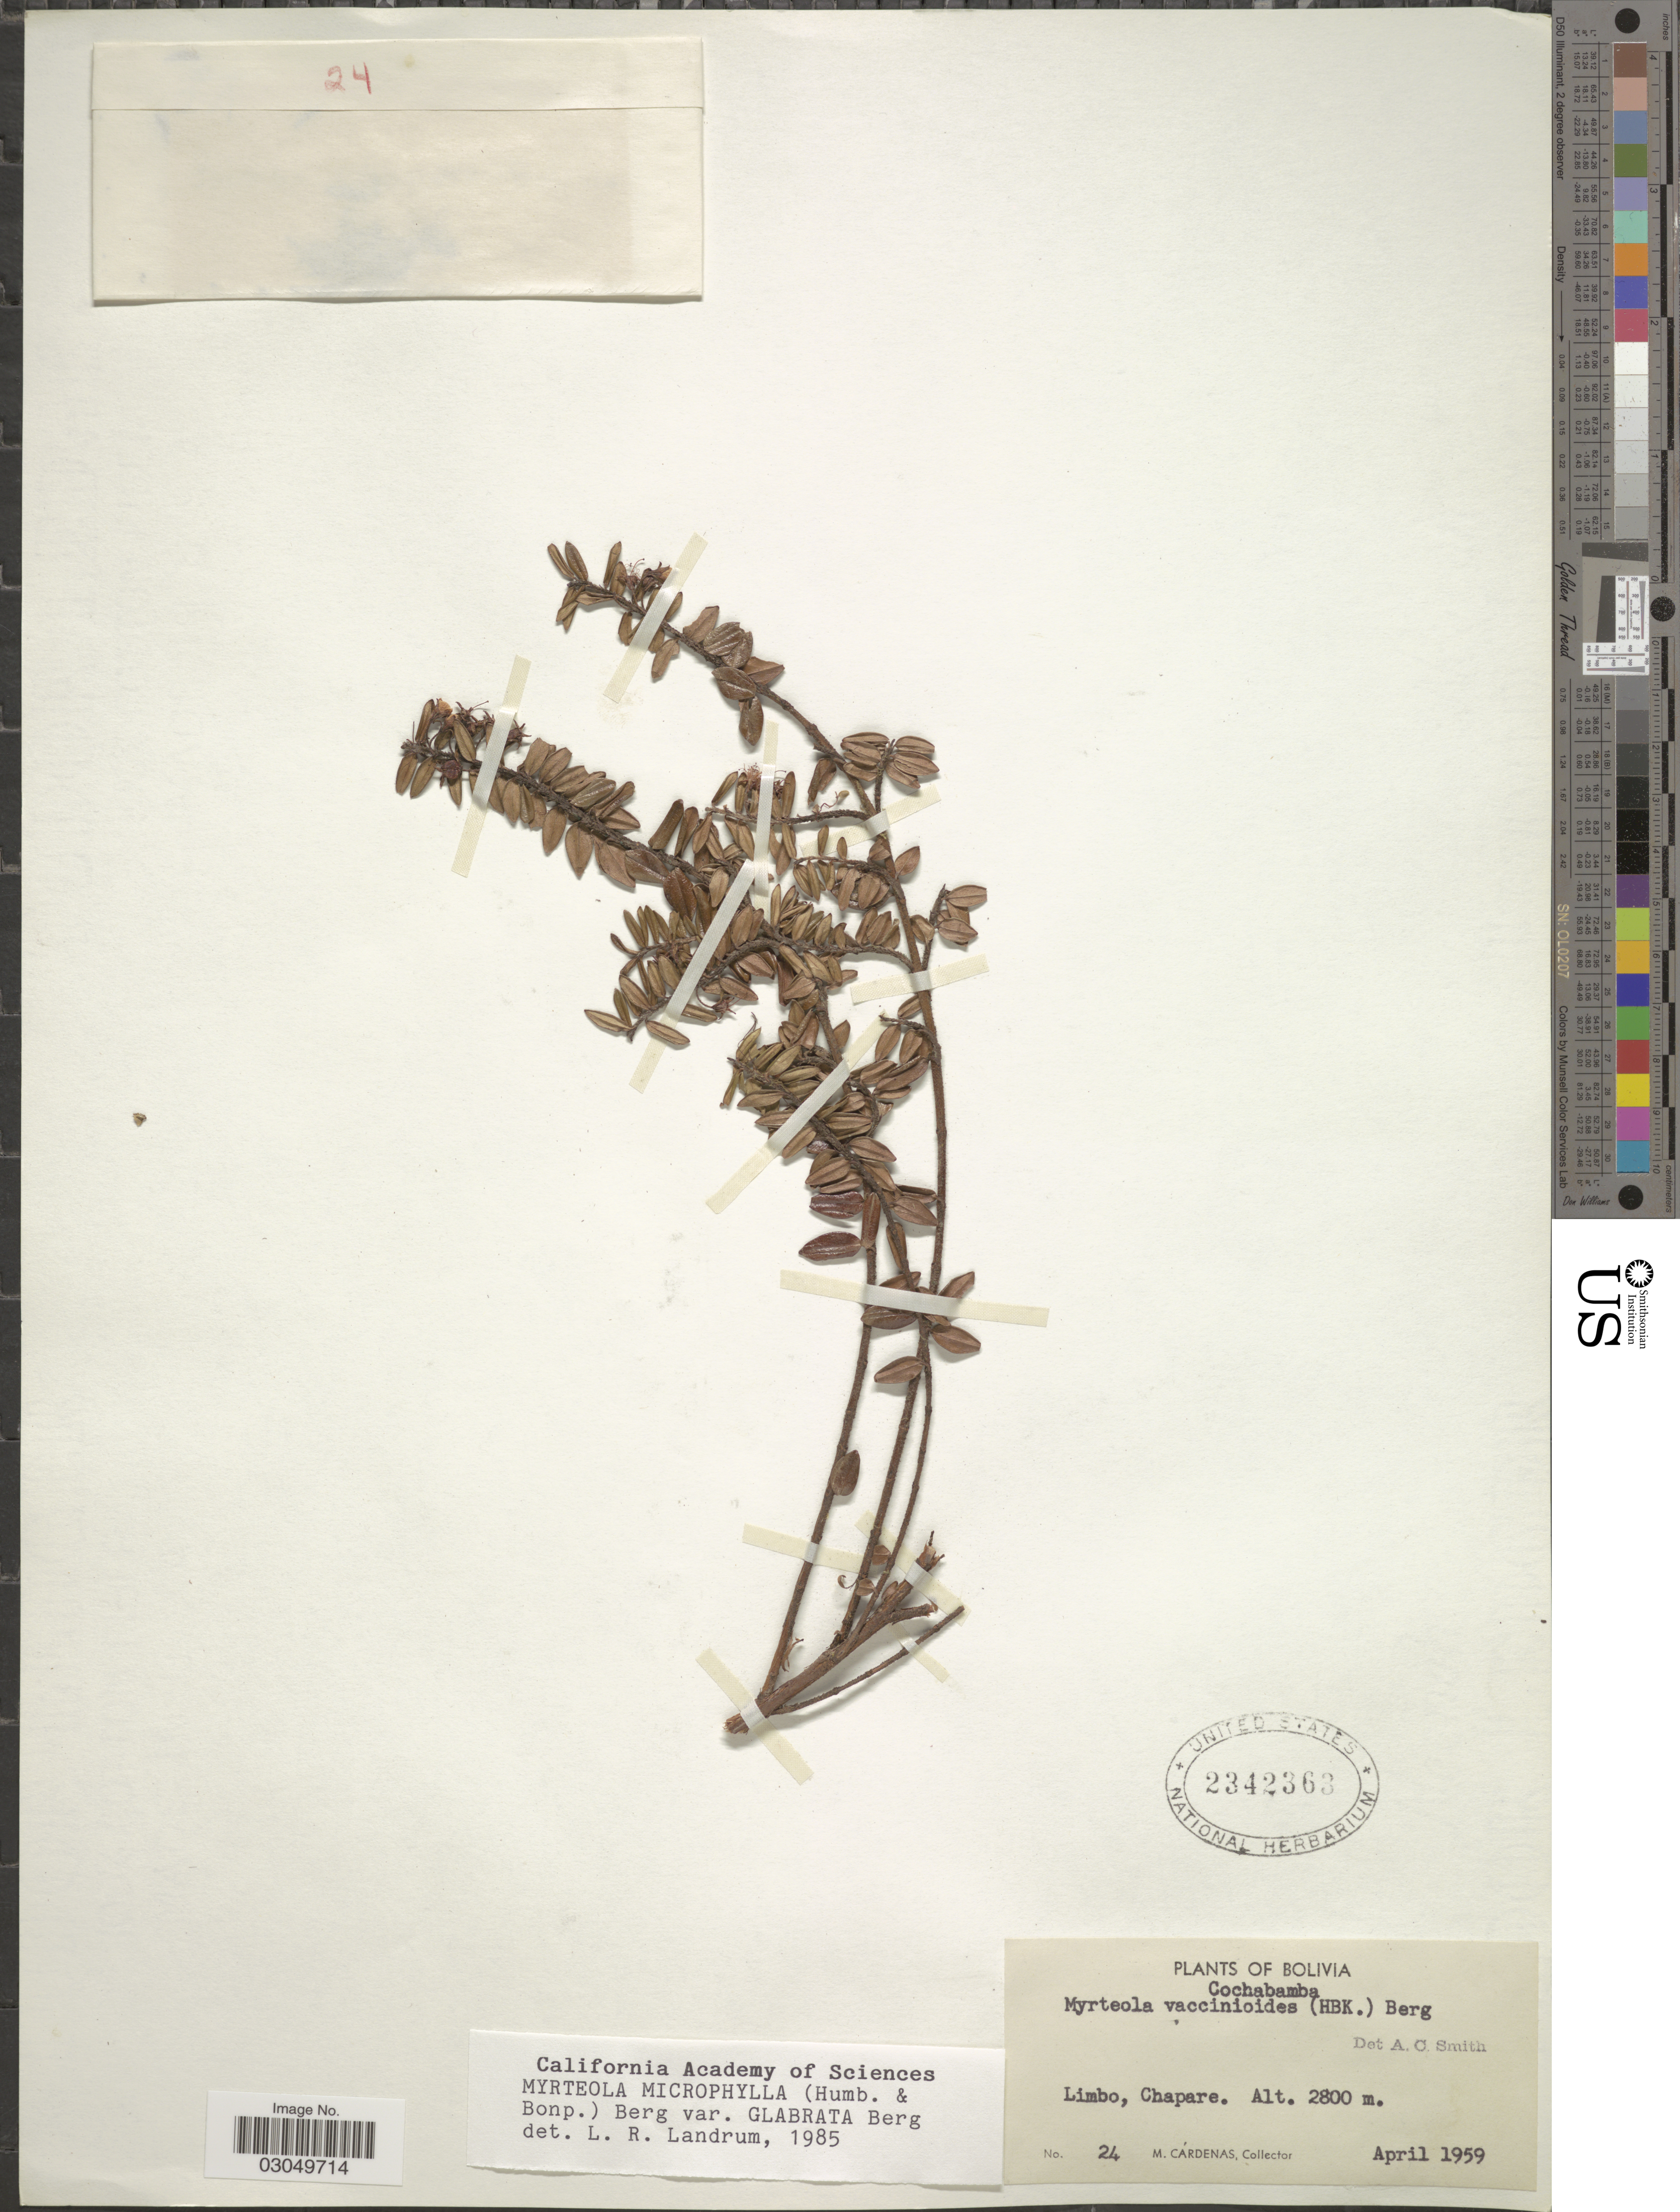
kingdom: Plantae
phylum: Tracheophyta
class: Magnoliopsida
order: Myrtales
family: Myrtaceae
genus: Myrteola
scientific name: Myrteola microphylla var. glabrata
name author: O. Berg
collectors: M. Cárdenas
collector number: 24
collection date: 1959-04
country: Bolivia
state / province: Cochabamba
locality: Limbo, Chapare.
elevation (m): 2800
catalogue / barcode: US 2342363